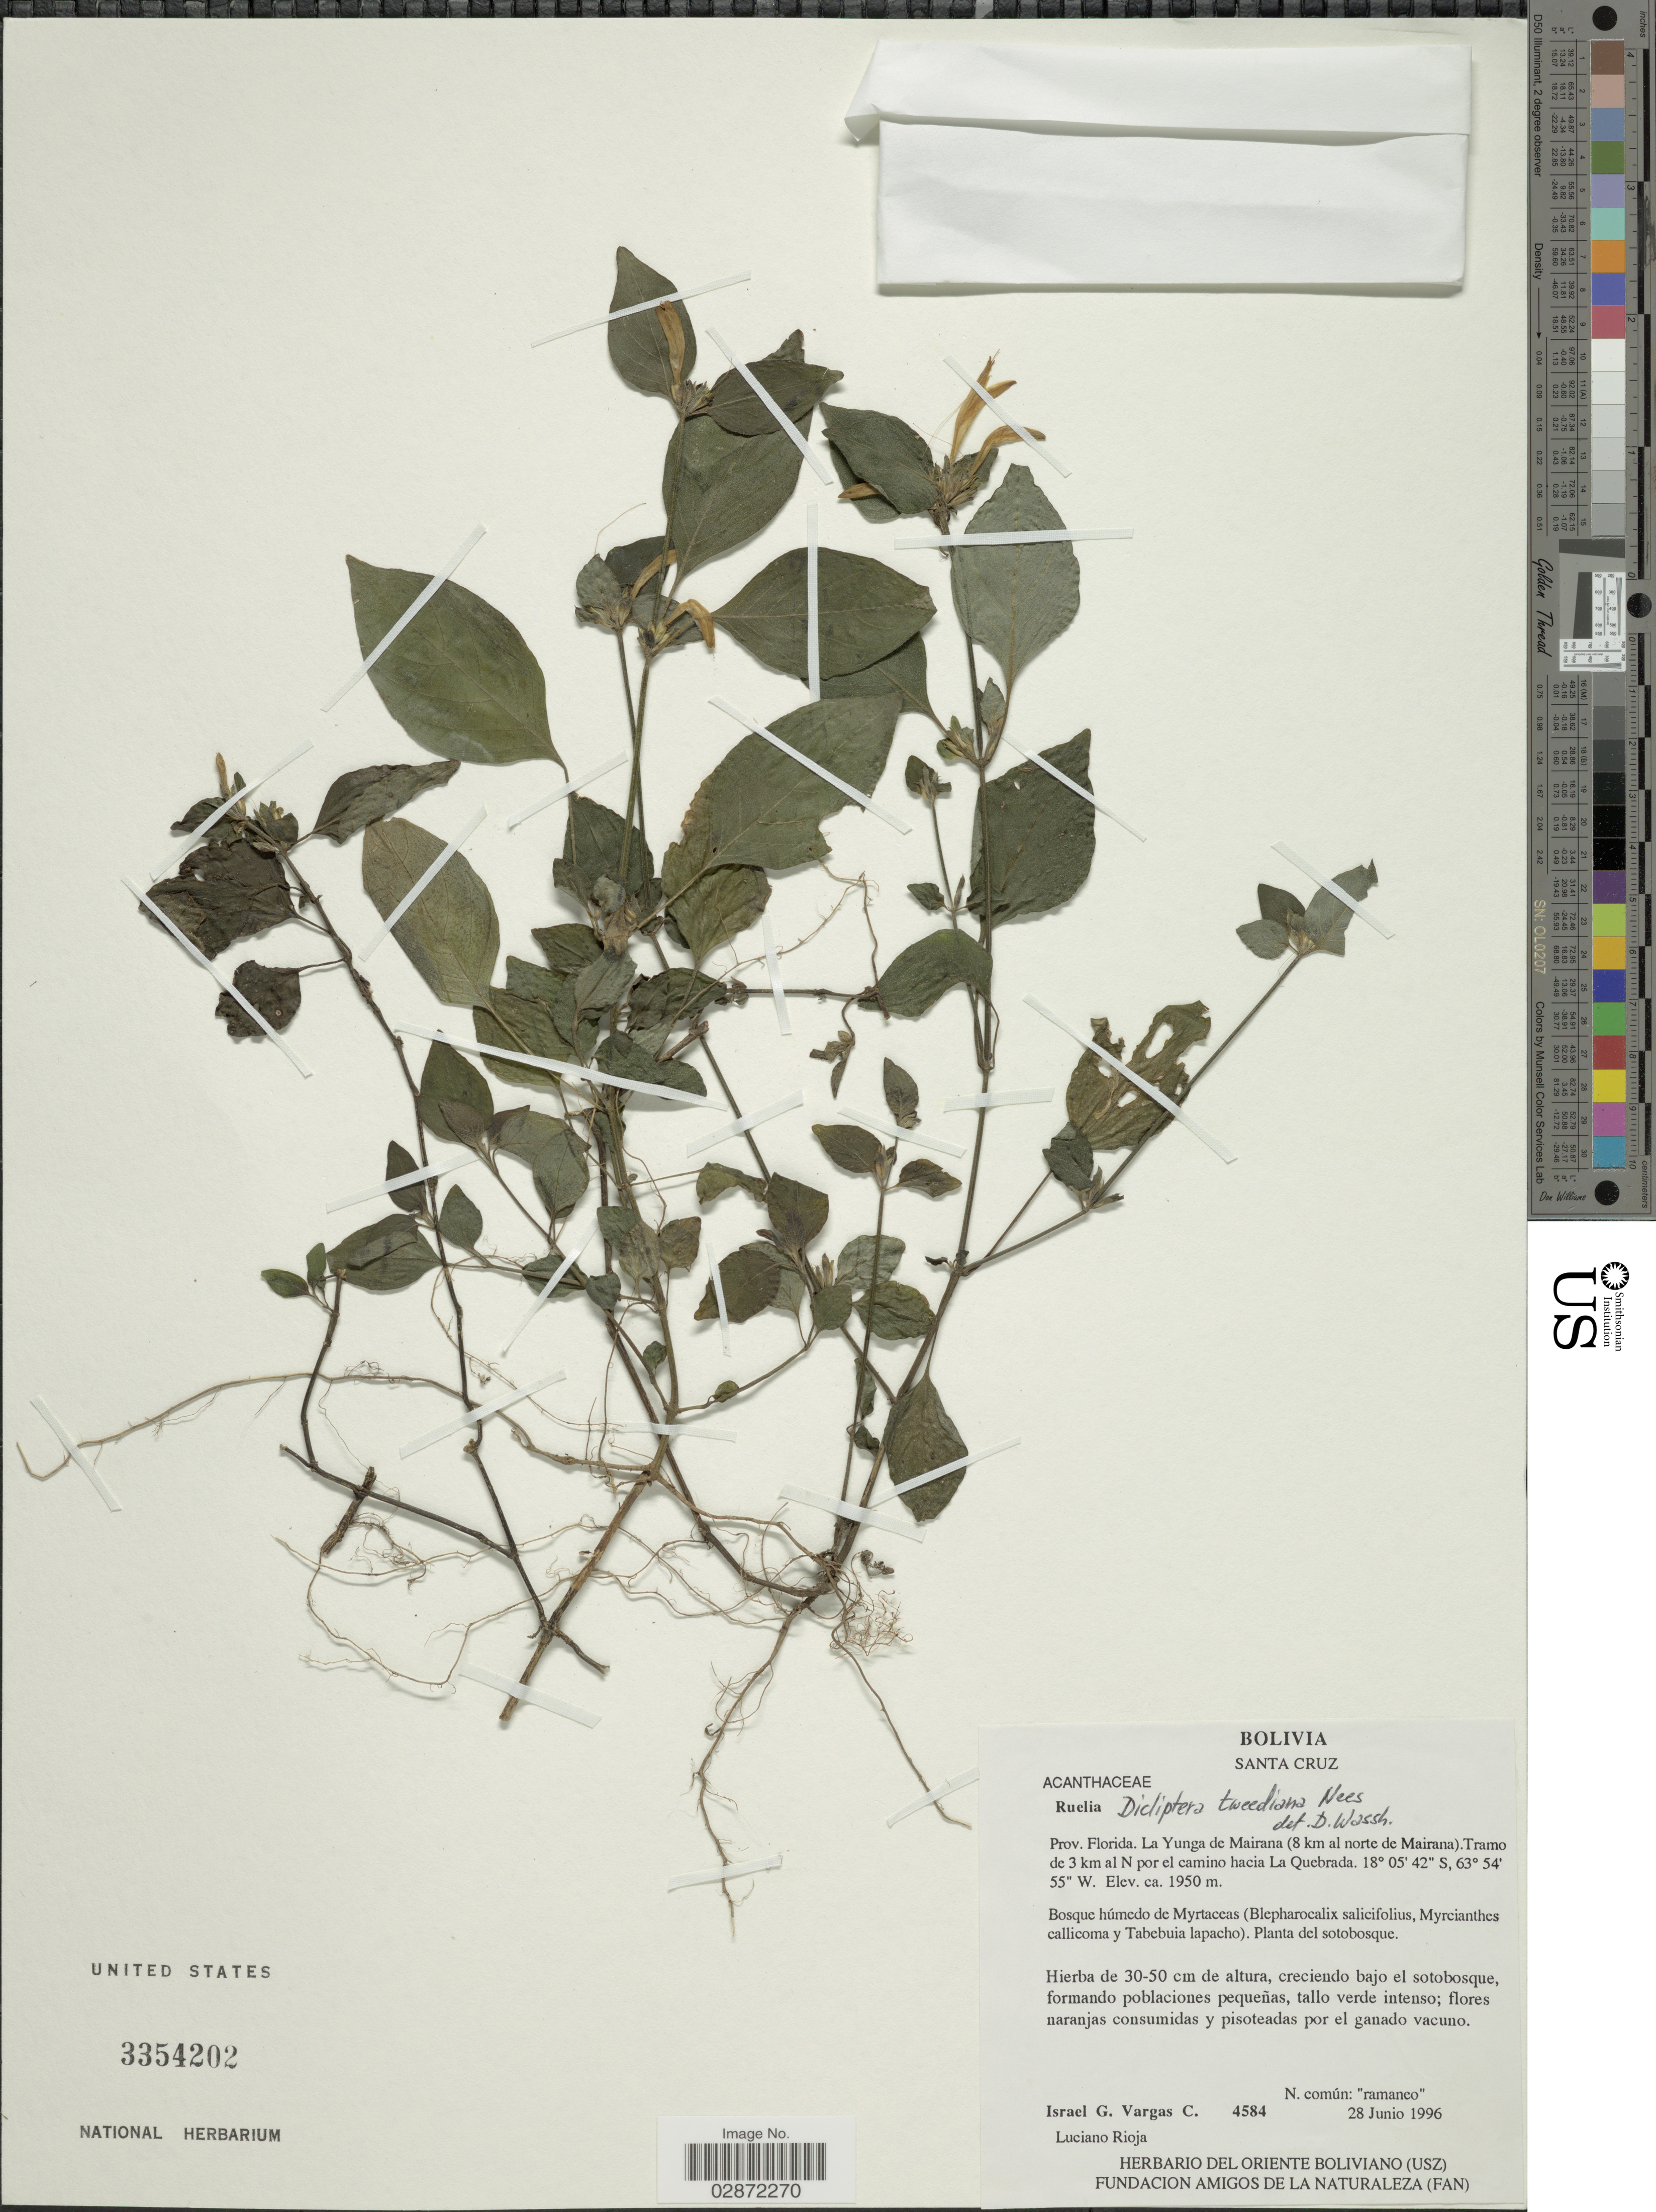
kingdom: Plantae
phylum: Tracheophyta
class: Magnoliopsida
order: Lamiales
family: Acanthaceae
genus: Dicliptera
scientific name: Dicliptera squarrosa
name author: Nees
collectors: I. Vargas C. & L. Rioja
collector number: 4584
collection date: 1996-06-28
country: Bolivia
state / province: Santa Cruz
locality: Prov. Florida. La Yunga de Mairana (8 km al norte de Mairana). Tramo de 3 km al N por el camino hacia La Quebrada.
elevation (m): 1950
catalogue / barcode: US 3354202